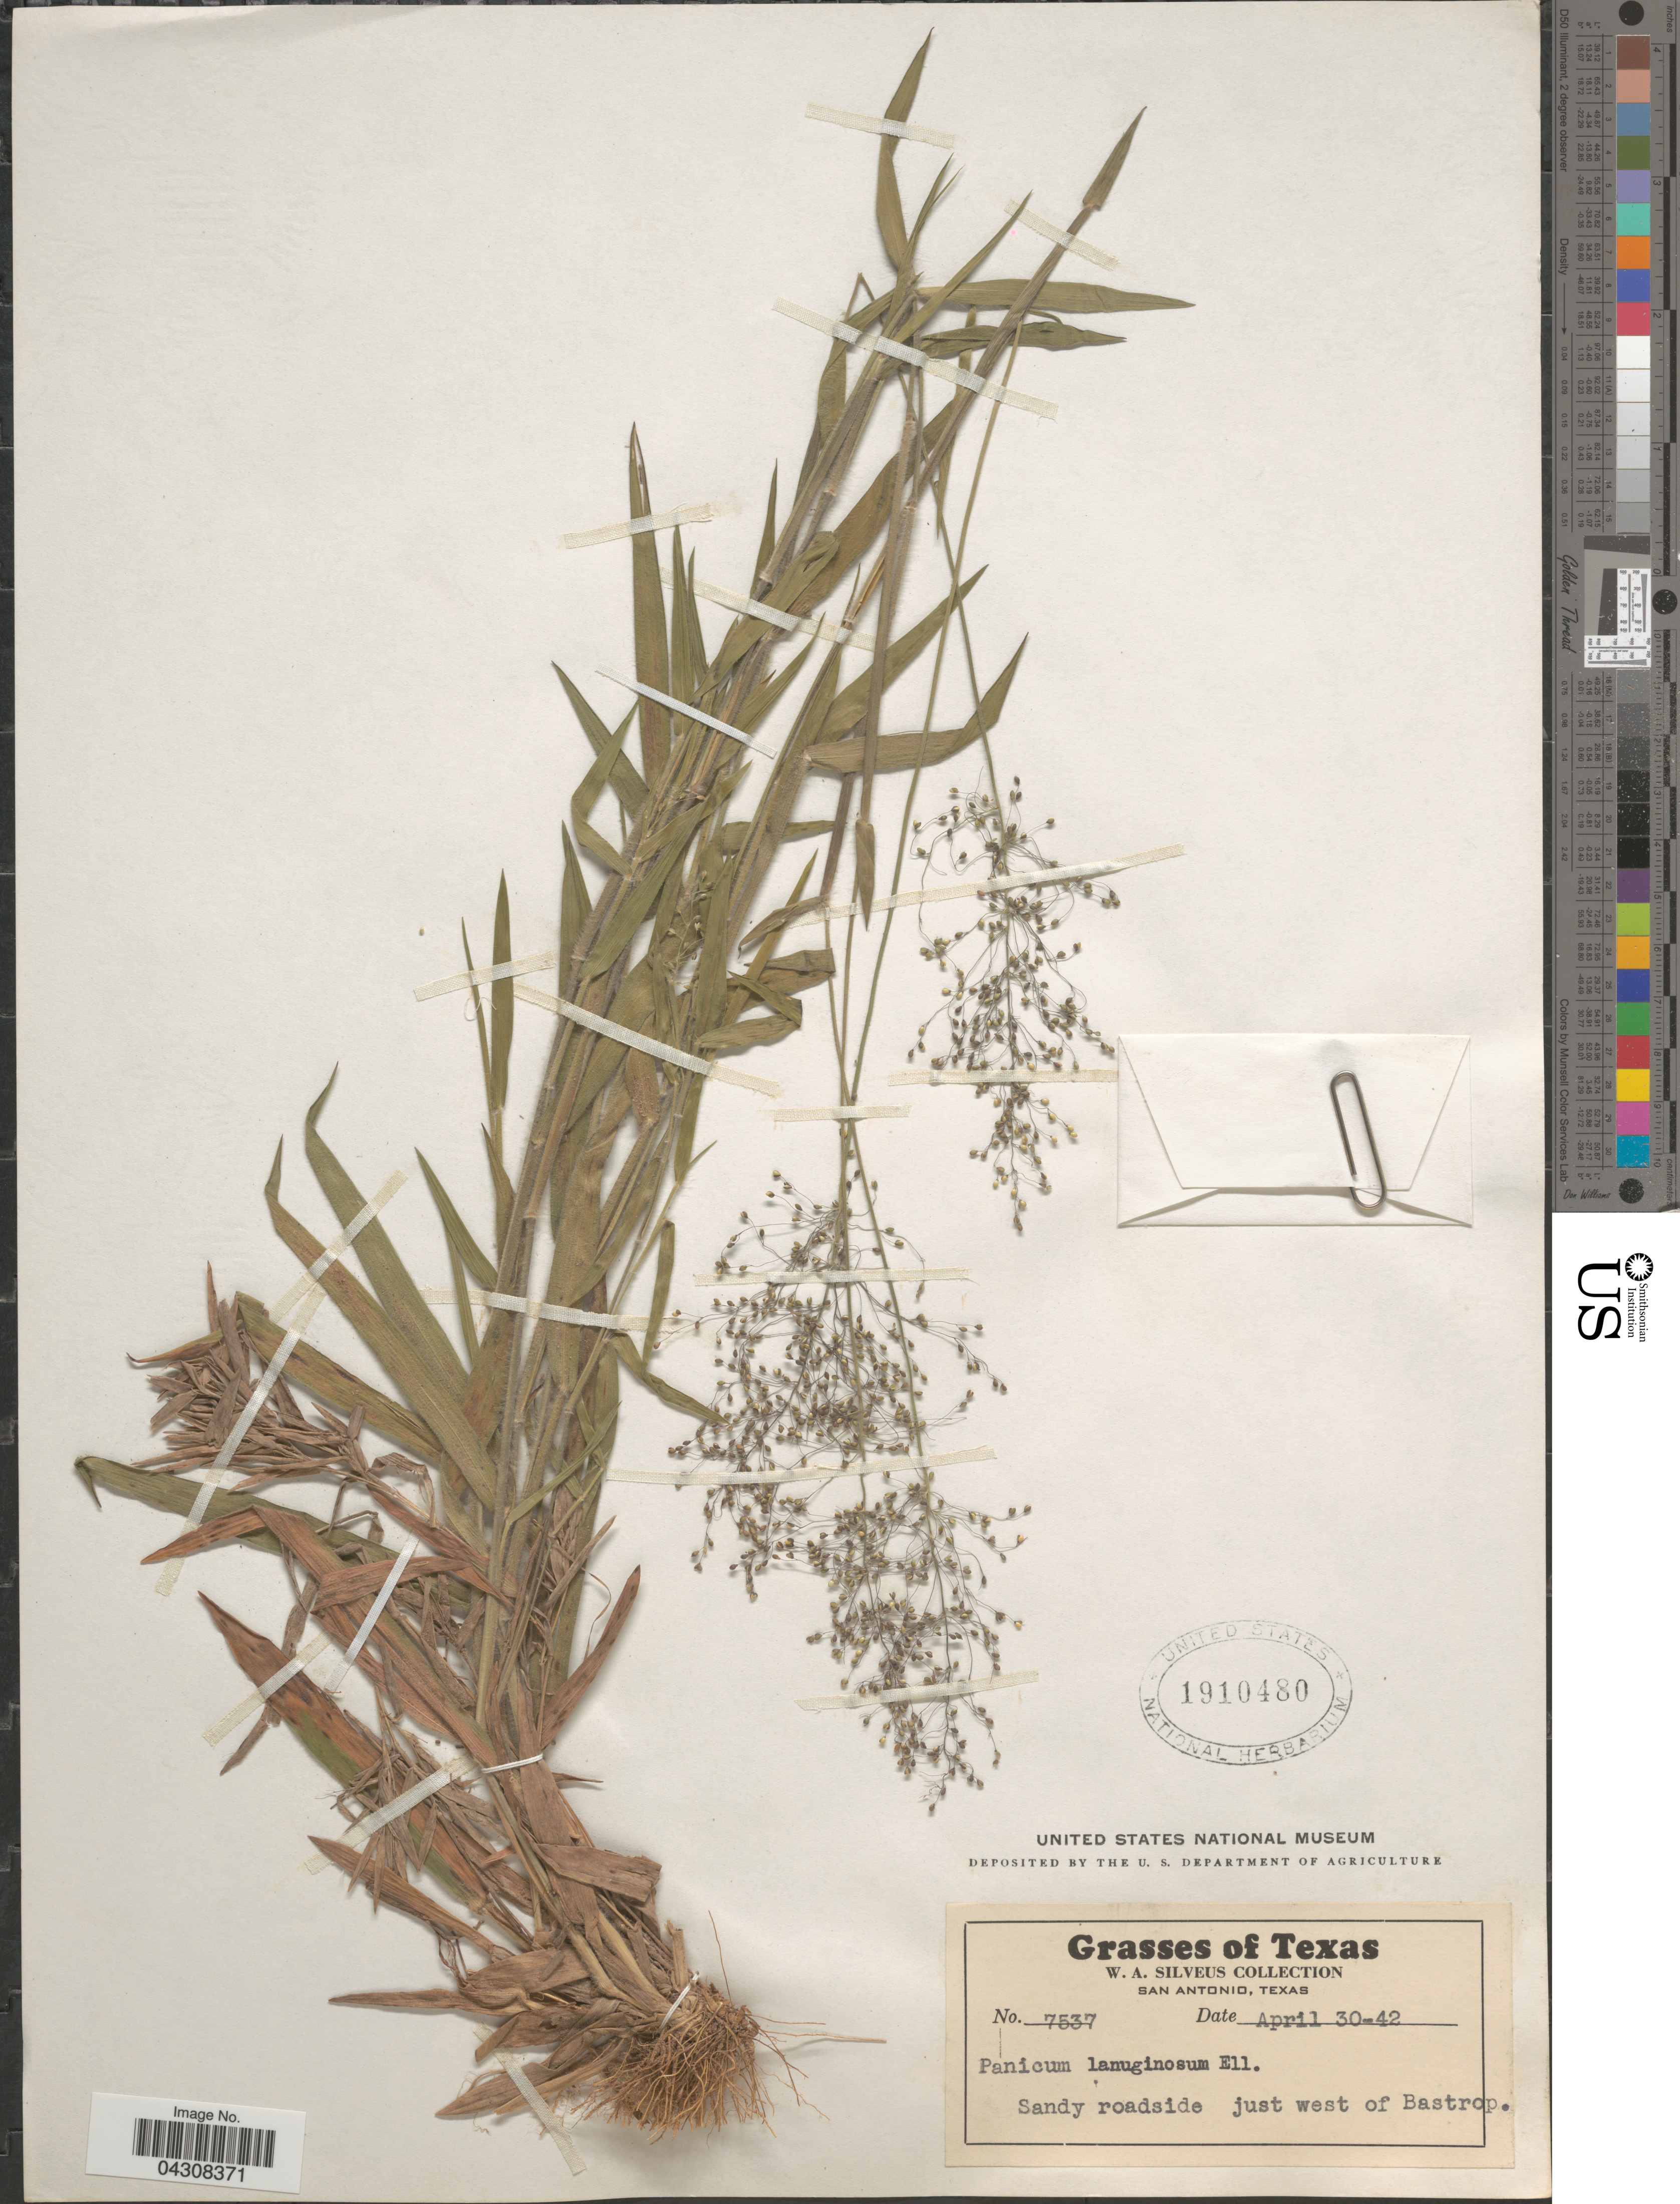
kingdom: Plantae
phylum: Tracheophyta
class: Liliopsida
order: Poales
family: Poaceae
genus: Dichanthelium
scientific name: Dichanthelium acuminatum var. acuminatum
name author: (Sw.) Gould & C.A. Clark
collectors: W. Silveus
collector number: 7537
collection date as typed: Transcribed d/m/y: 30/4/42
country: United States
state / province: Texas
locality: Sandy roadside just west of Bastrop.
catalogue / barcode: US 1910480